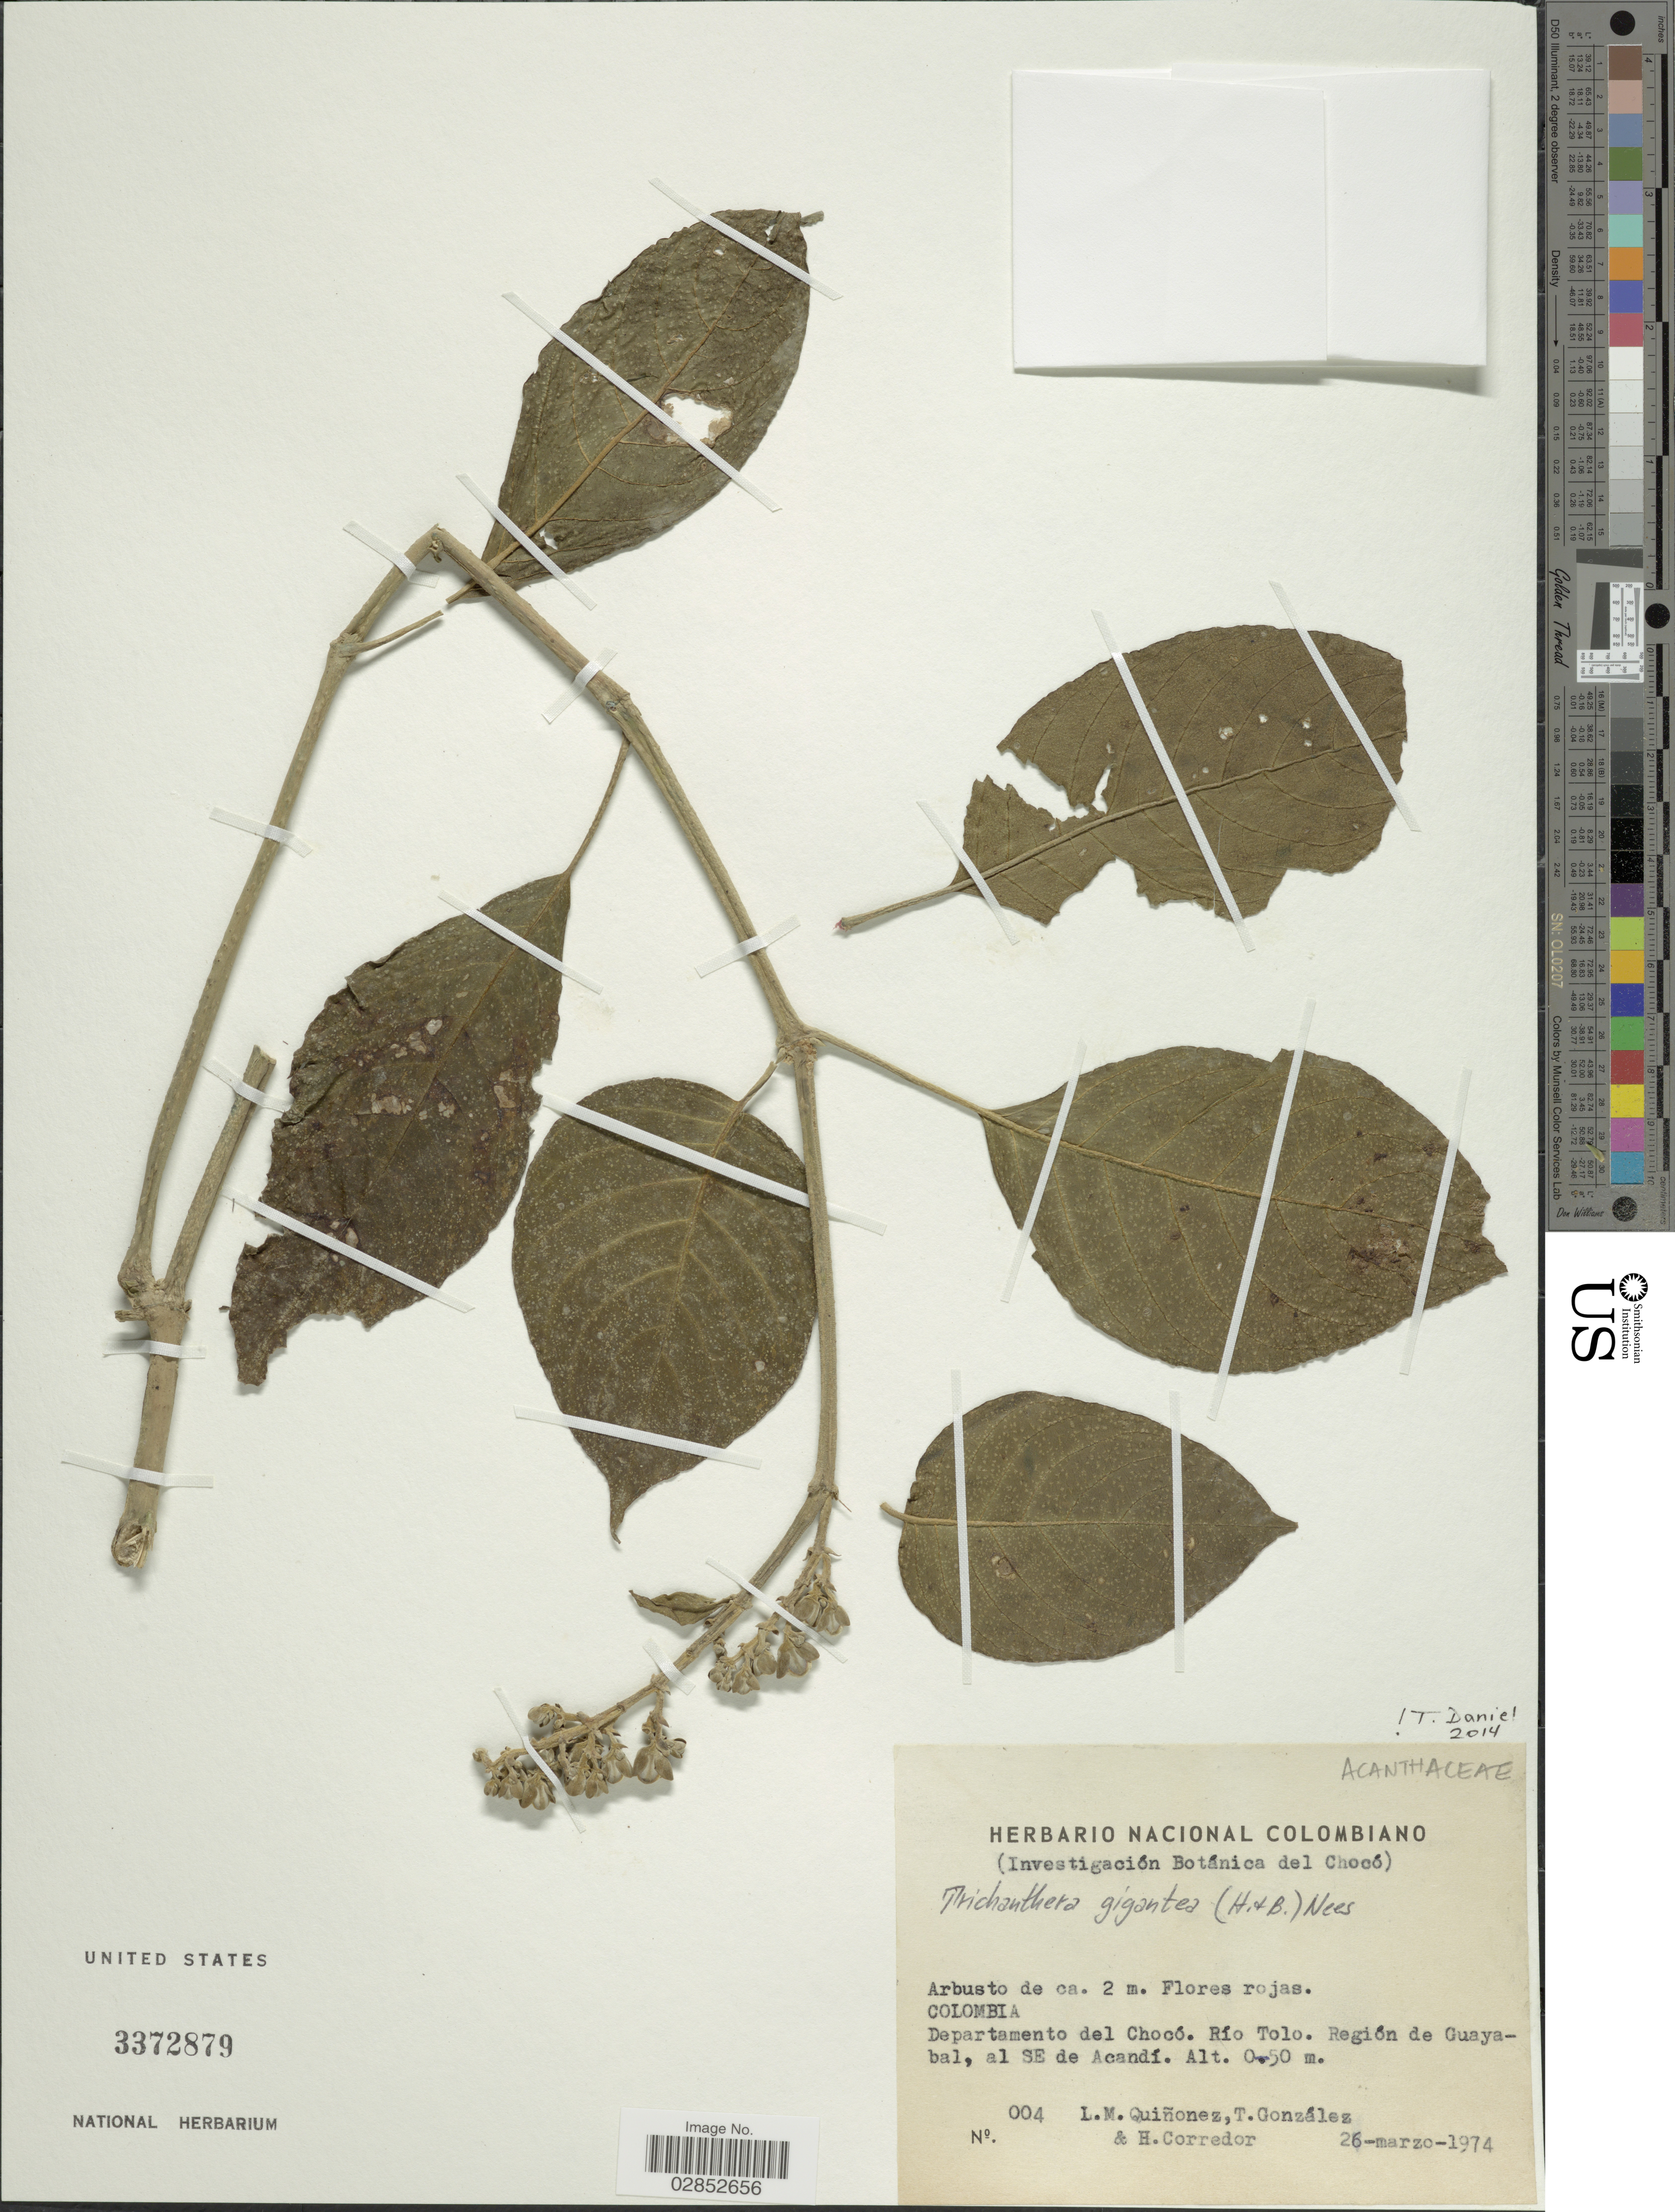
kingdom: Plantae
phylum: Tracheophyta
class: Magnoliopsida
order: Lamiales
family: Acanthaceae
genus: Trichanthera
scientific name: Trichanthera gigantea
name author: (Bonpl.) Nees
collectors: L. Quinonez, T. Gonzalez & H. Corredor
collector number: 004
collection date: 1974-03-26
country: Colombia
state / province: Chocó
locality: Departamento del Chocó. Río Tolo. Región de Guayabal, al SE de Acandí.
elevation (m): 0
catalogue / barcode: US 3372879